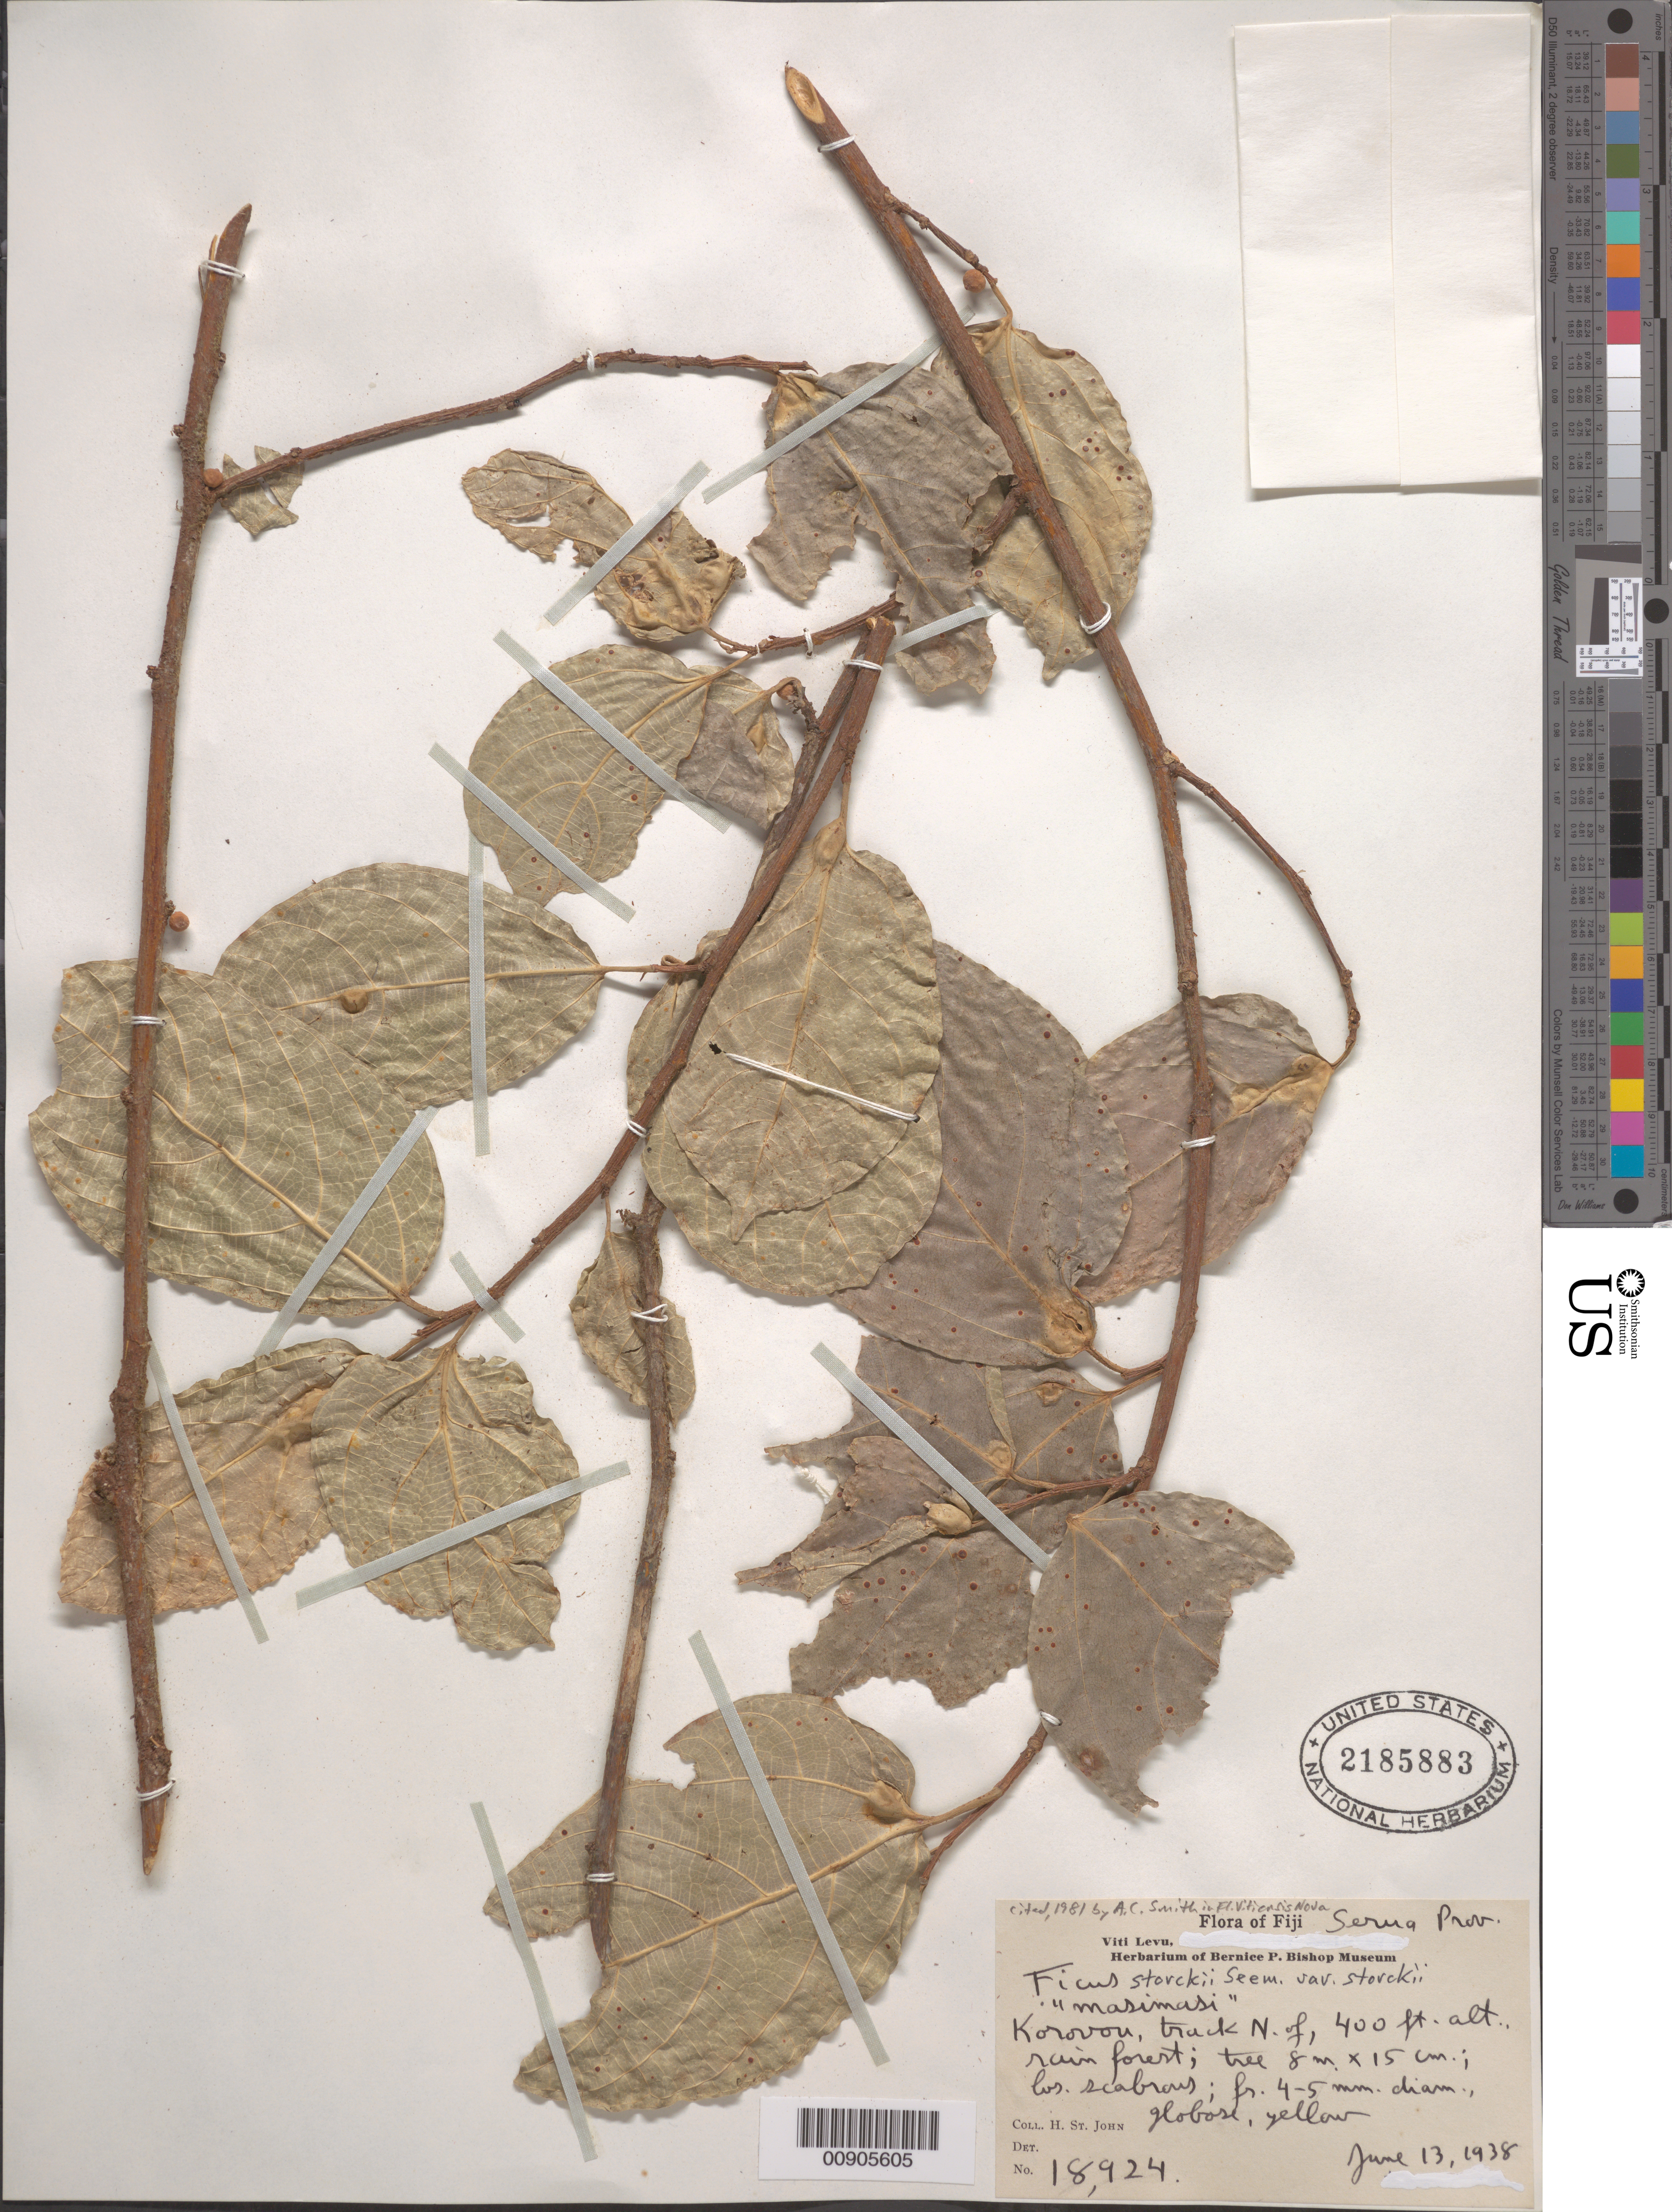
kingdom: Plantae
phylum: Tracheophyta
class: Magnoliopsida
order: Rosales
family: Moraceae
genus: Ficus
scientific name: Ficus storckii var. storckii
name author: Seem.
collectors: H. St. John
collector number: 18924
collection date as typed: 13 Jun 1938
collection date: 1938-06-13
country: Fiji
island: Viti Levu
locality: Korovou, trask N. of.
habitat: Rain forest.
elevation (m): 122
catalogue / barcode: US 2185883